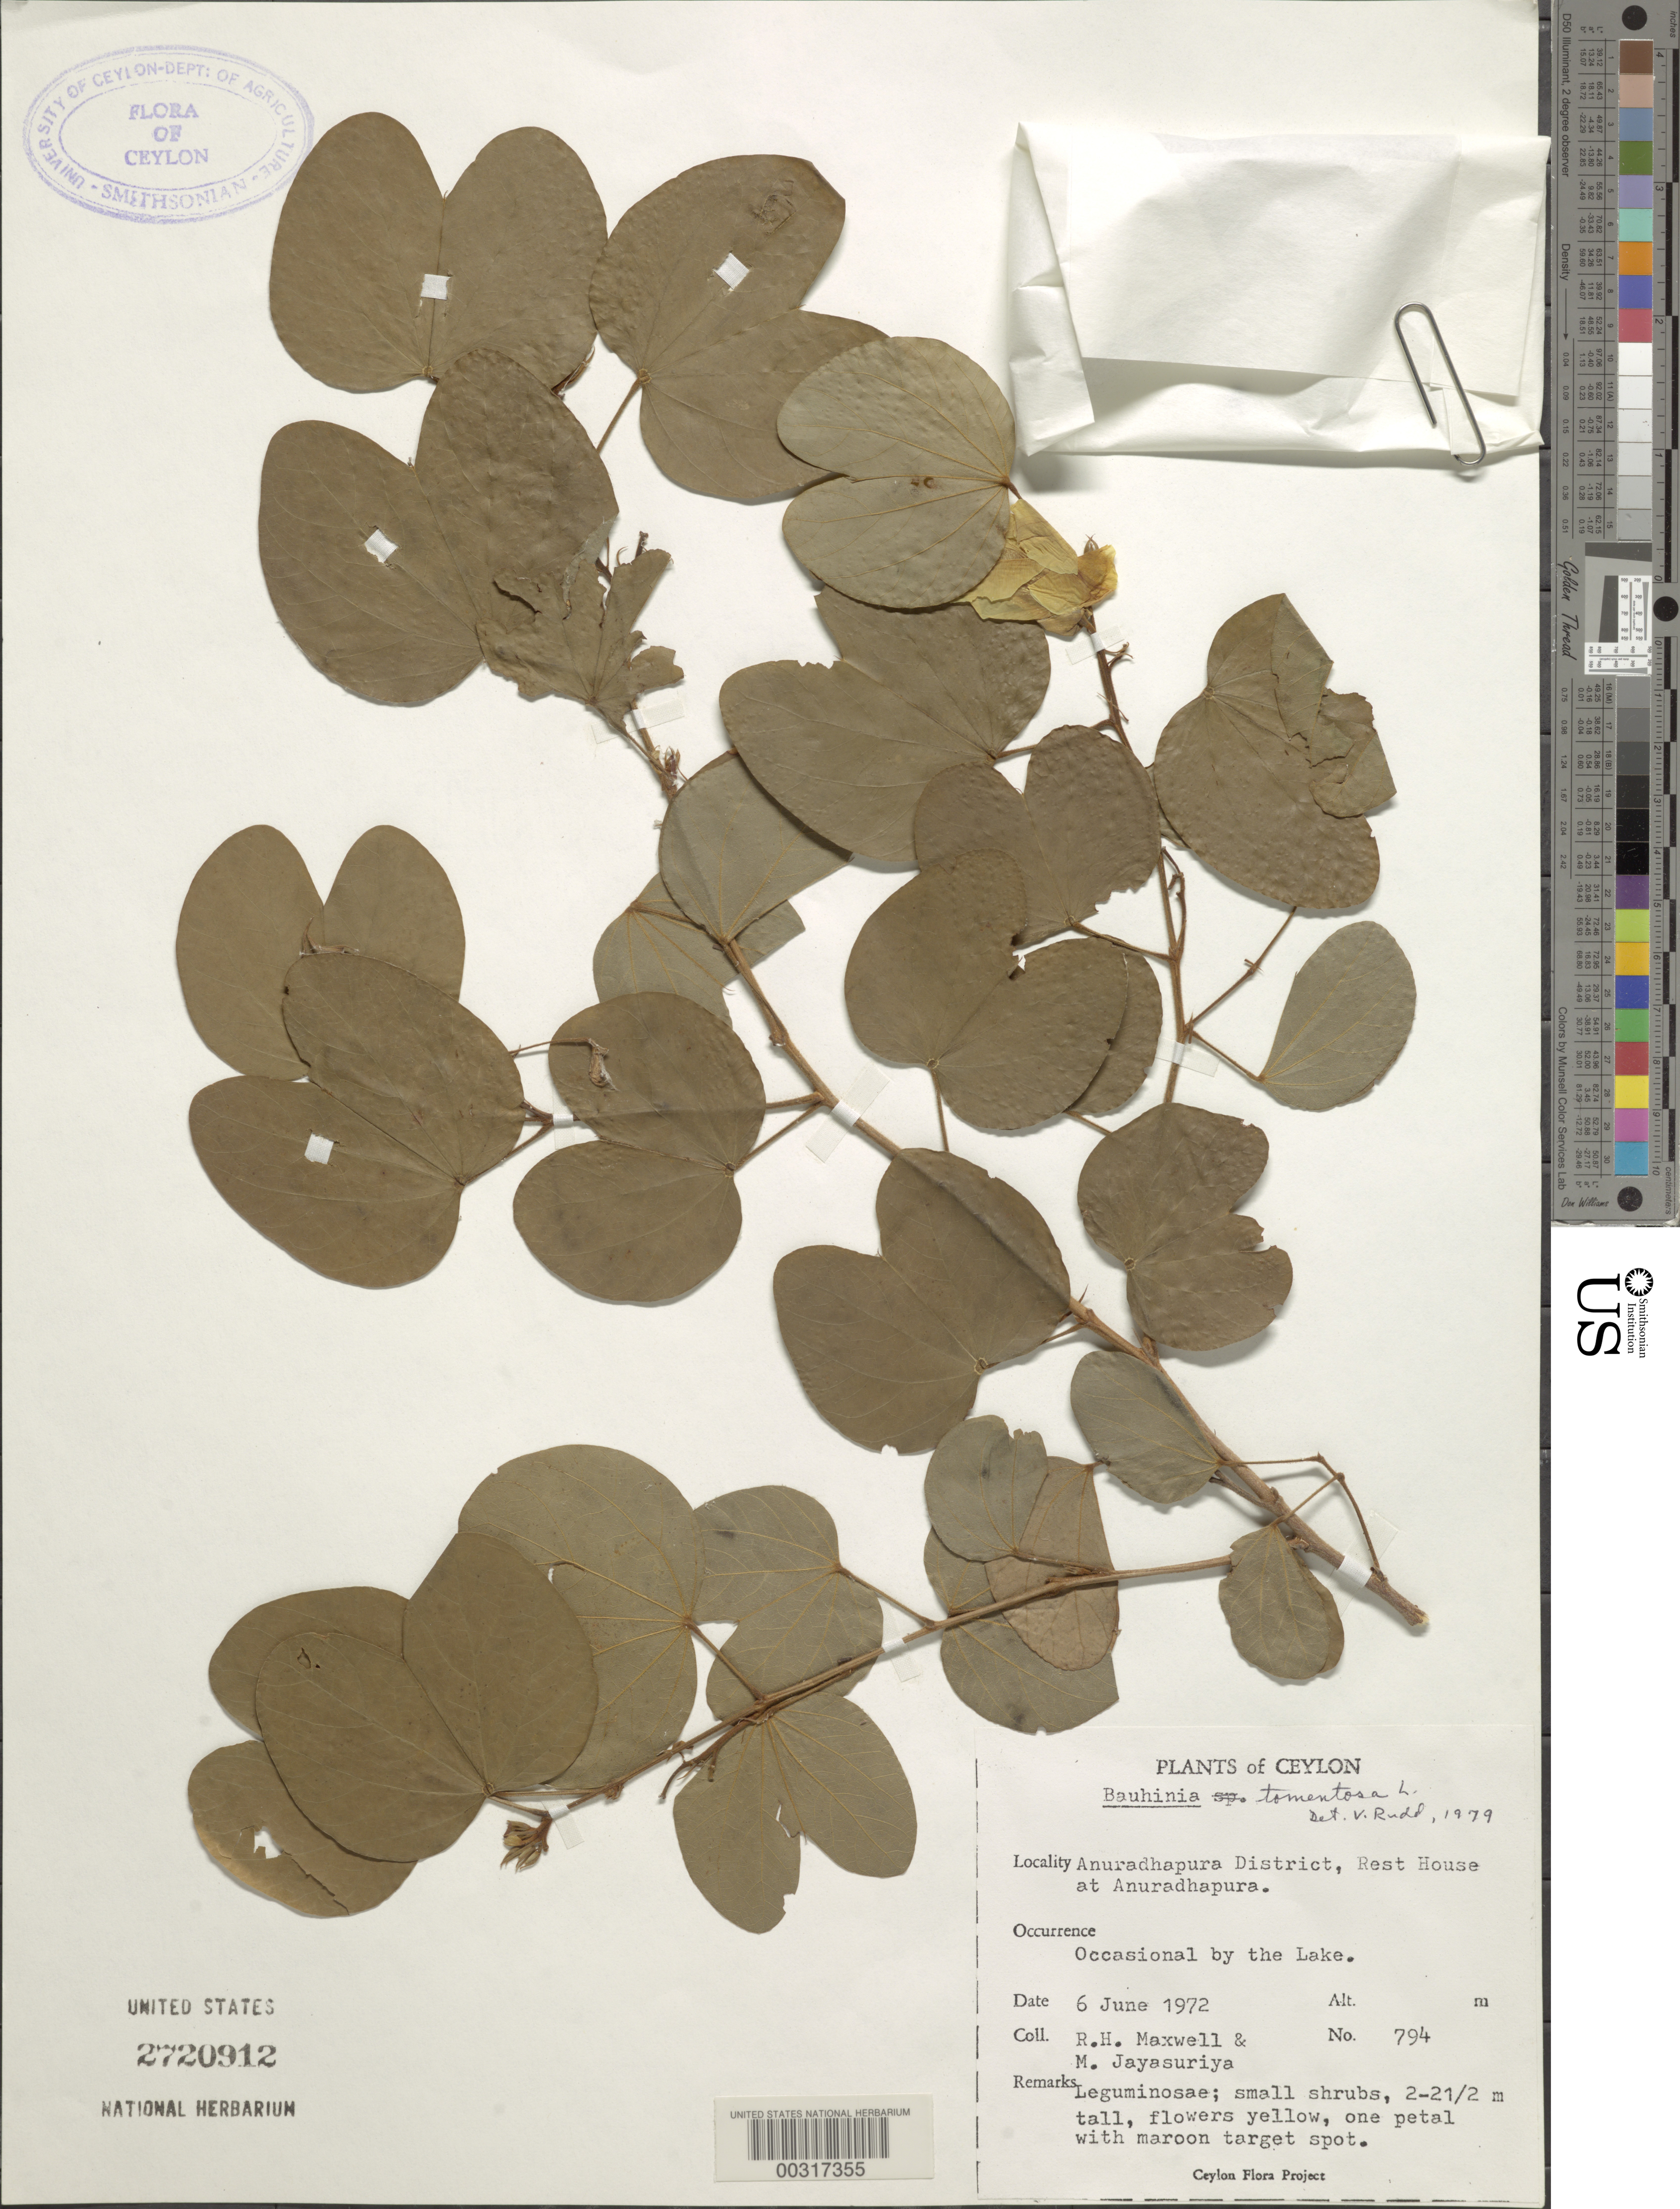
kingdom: Plantae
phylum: Tracheophyta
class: Magnoliopsida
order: Fabales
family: Fabaceae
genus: Bauhinia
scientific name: Bauhinia tomentosa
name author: L.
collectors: R. H. Maxwell & A. H. Jayasuriya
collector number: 794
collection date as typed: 06 Jun 1972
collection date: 1972-06-06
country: Sri Lanka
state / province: North Central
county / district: Anuradhapura Dist.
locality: Rest house at anuradhapura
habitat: By the lake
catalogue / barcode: US 2720912